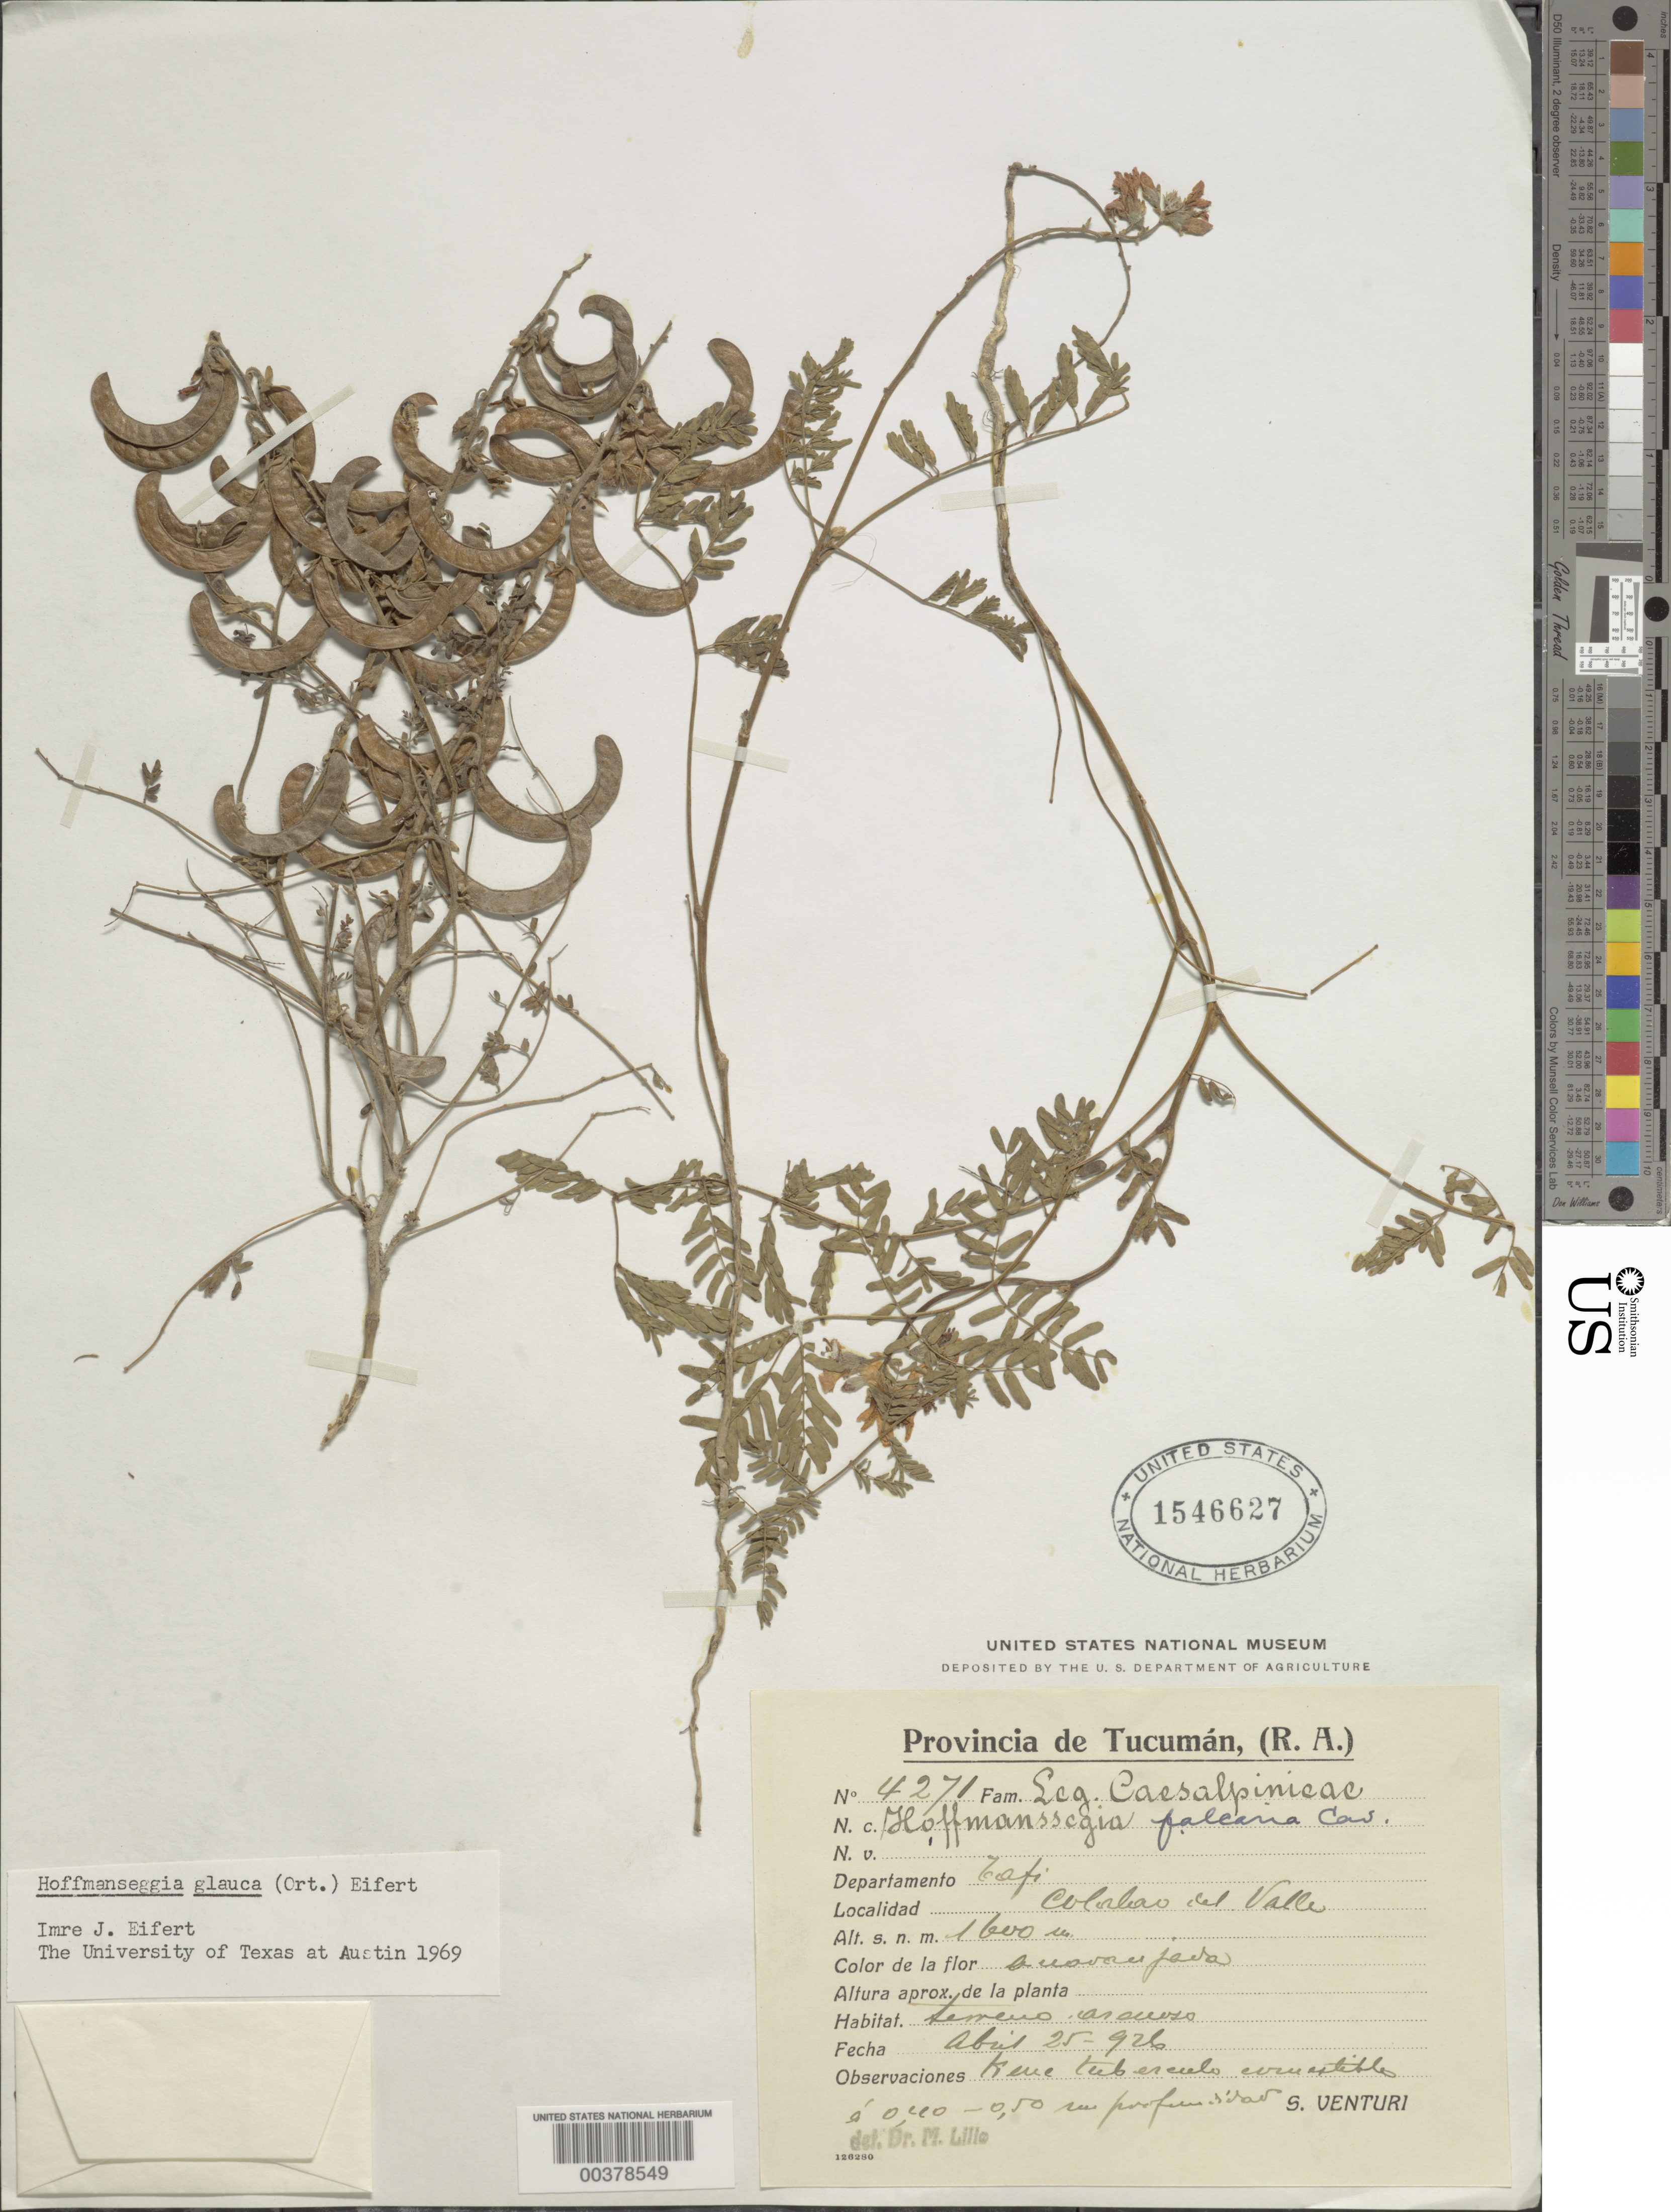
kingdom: Plantae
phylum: Tracheophyta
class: Magnoliopsida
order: Fabales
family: Fabaceae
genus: Hoffmannseggia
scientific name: Hoffmannseggia glauca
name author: (Ortega) Eifert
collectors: S. Venturi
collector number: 4271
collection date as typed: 25 Apr 1926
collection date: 1926-04-25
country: Argentina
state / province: Tucumán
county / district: Tafí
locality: Colorleao del Valle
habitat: Terreno arsucoso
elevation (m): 1600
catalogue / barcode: US 1546627